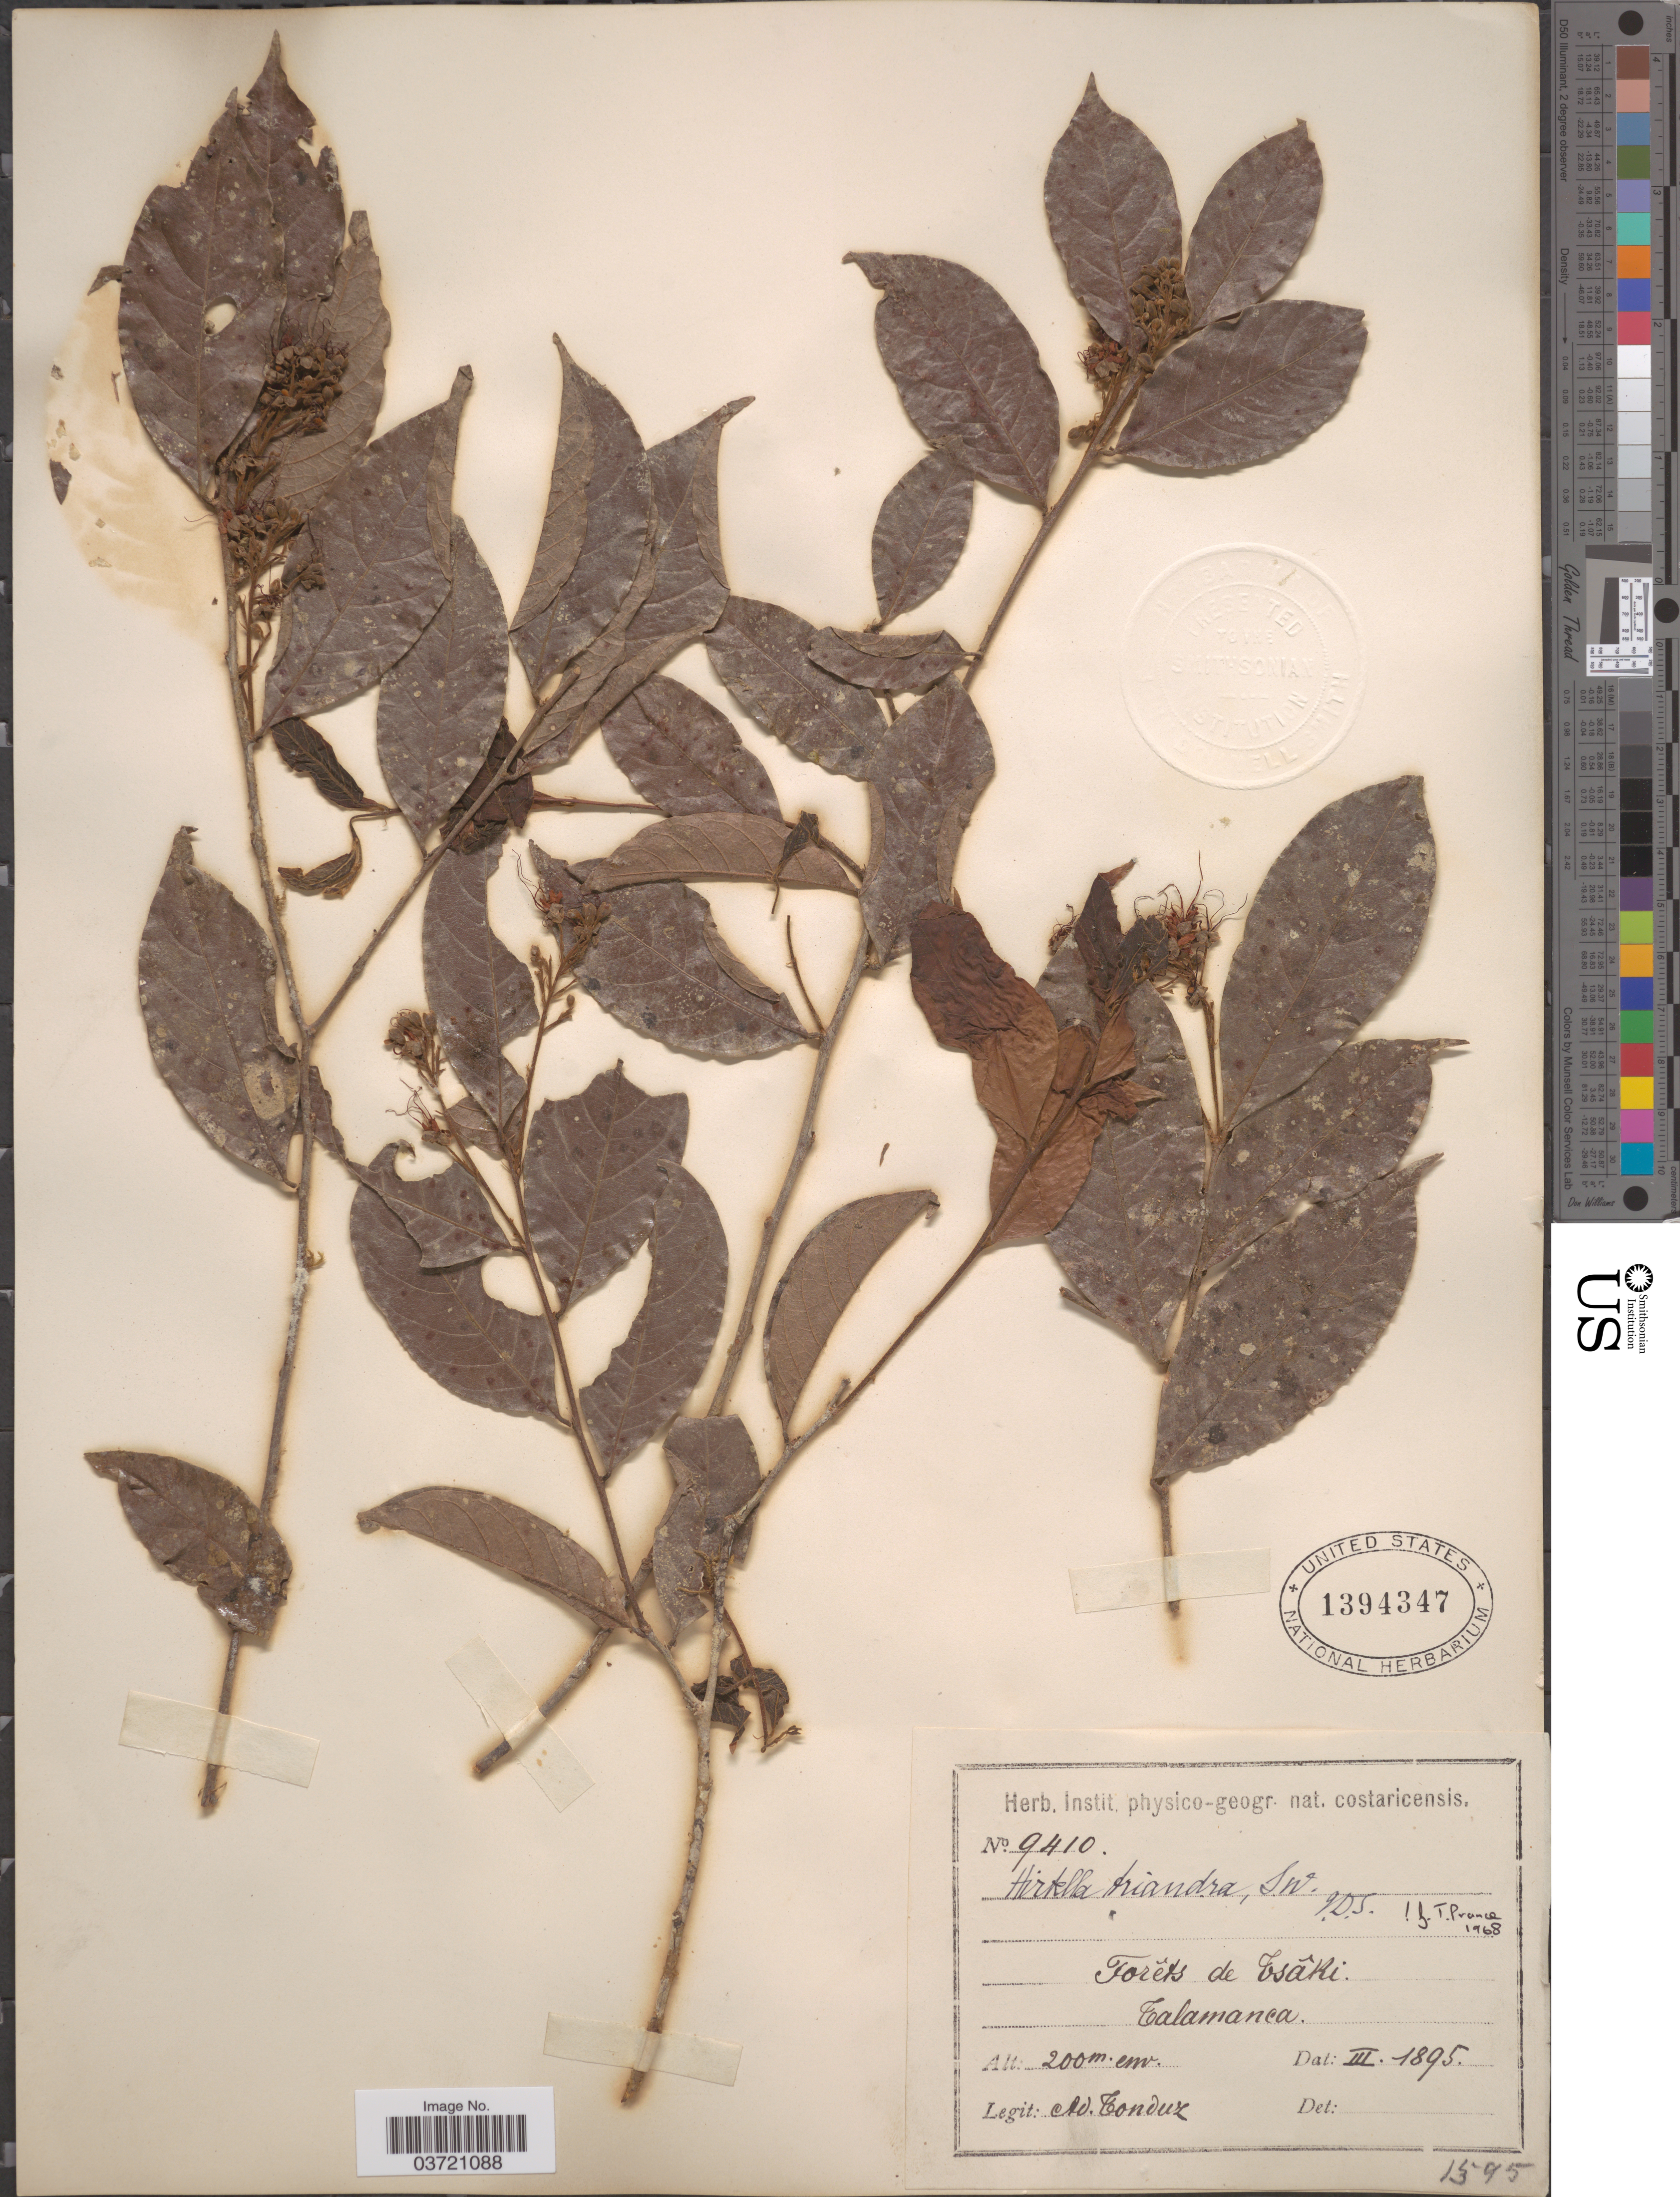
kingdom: Plantae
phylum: Tracheophyta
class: Magnoliopsida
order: Malpighiales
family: Chrysobalanaceae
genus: Hirtella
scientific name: Hirtella triandra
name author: Sw.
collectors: A. Tonduz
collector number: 9410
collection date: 1895-03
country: Costa Rica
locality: Forêts de Tsâki. Talamanca.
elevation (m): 200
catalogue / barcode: US 1394347